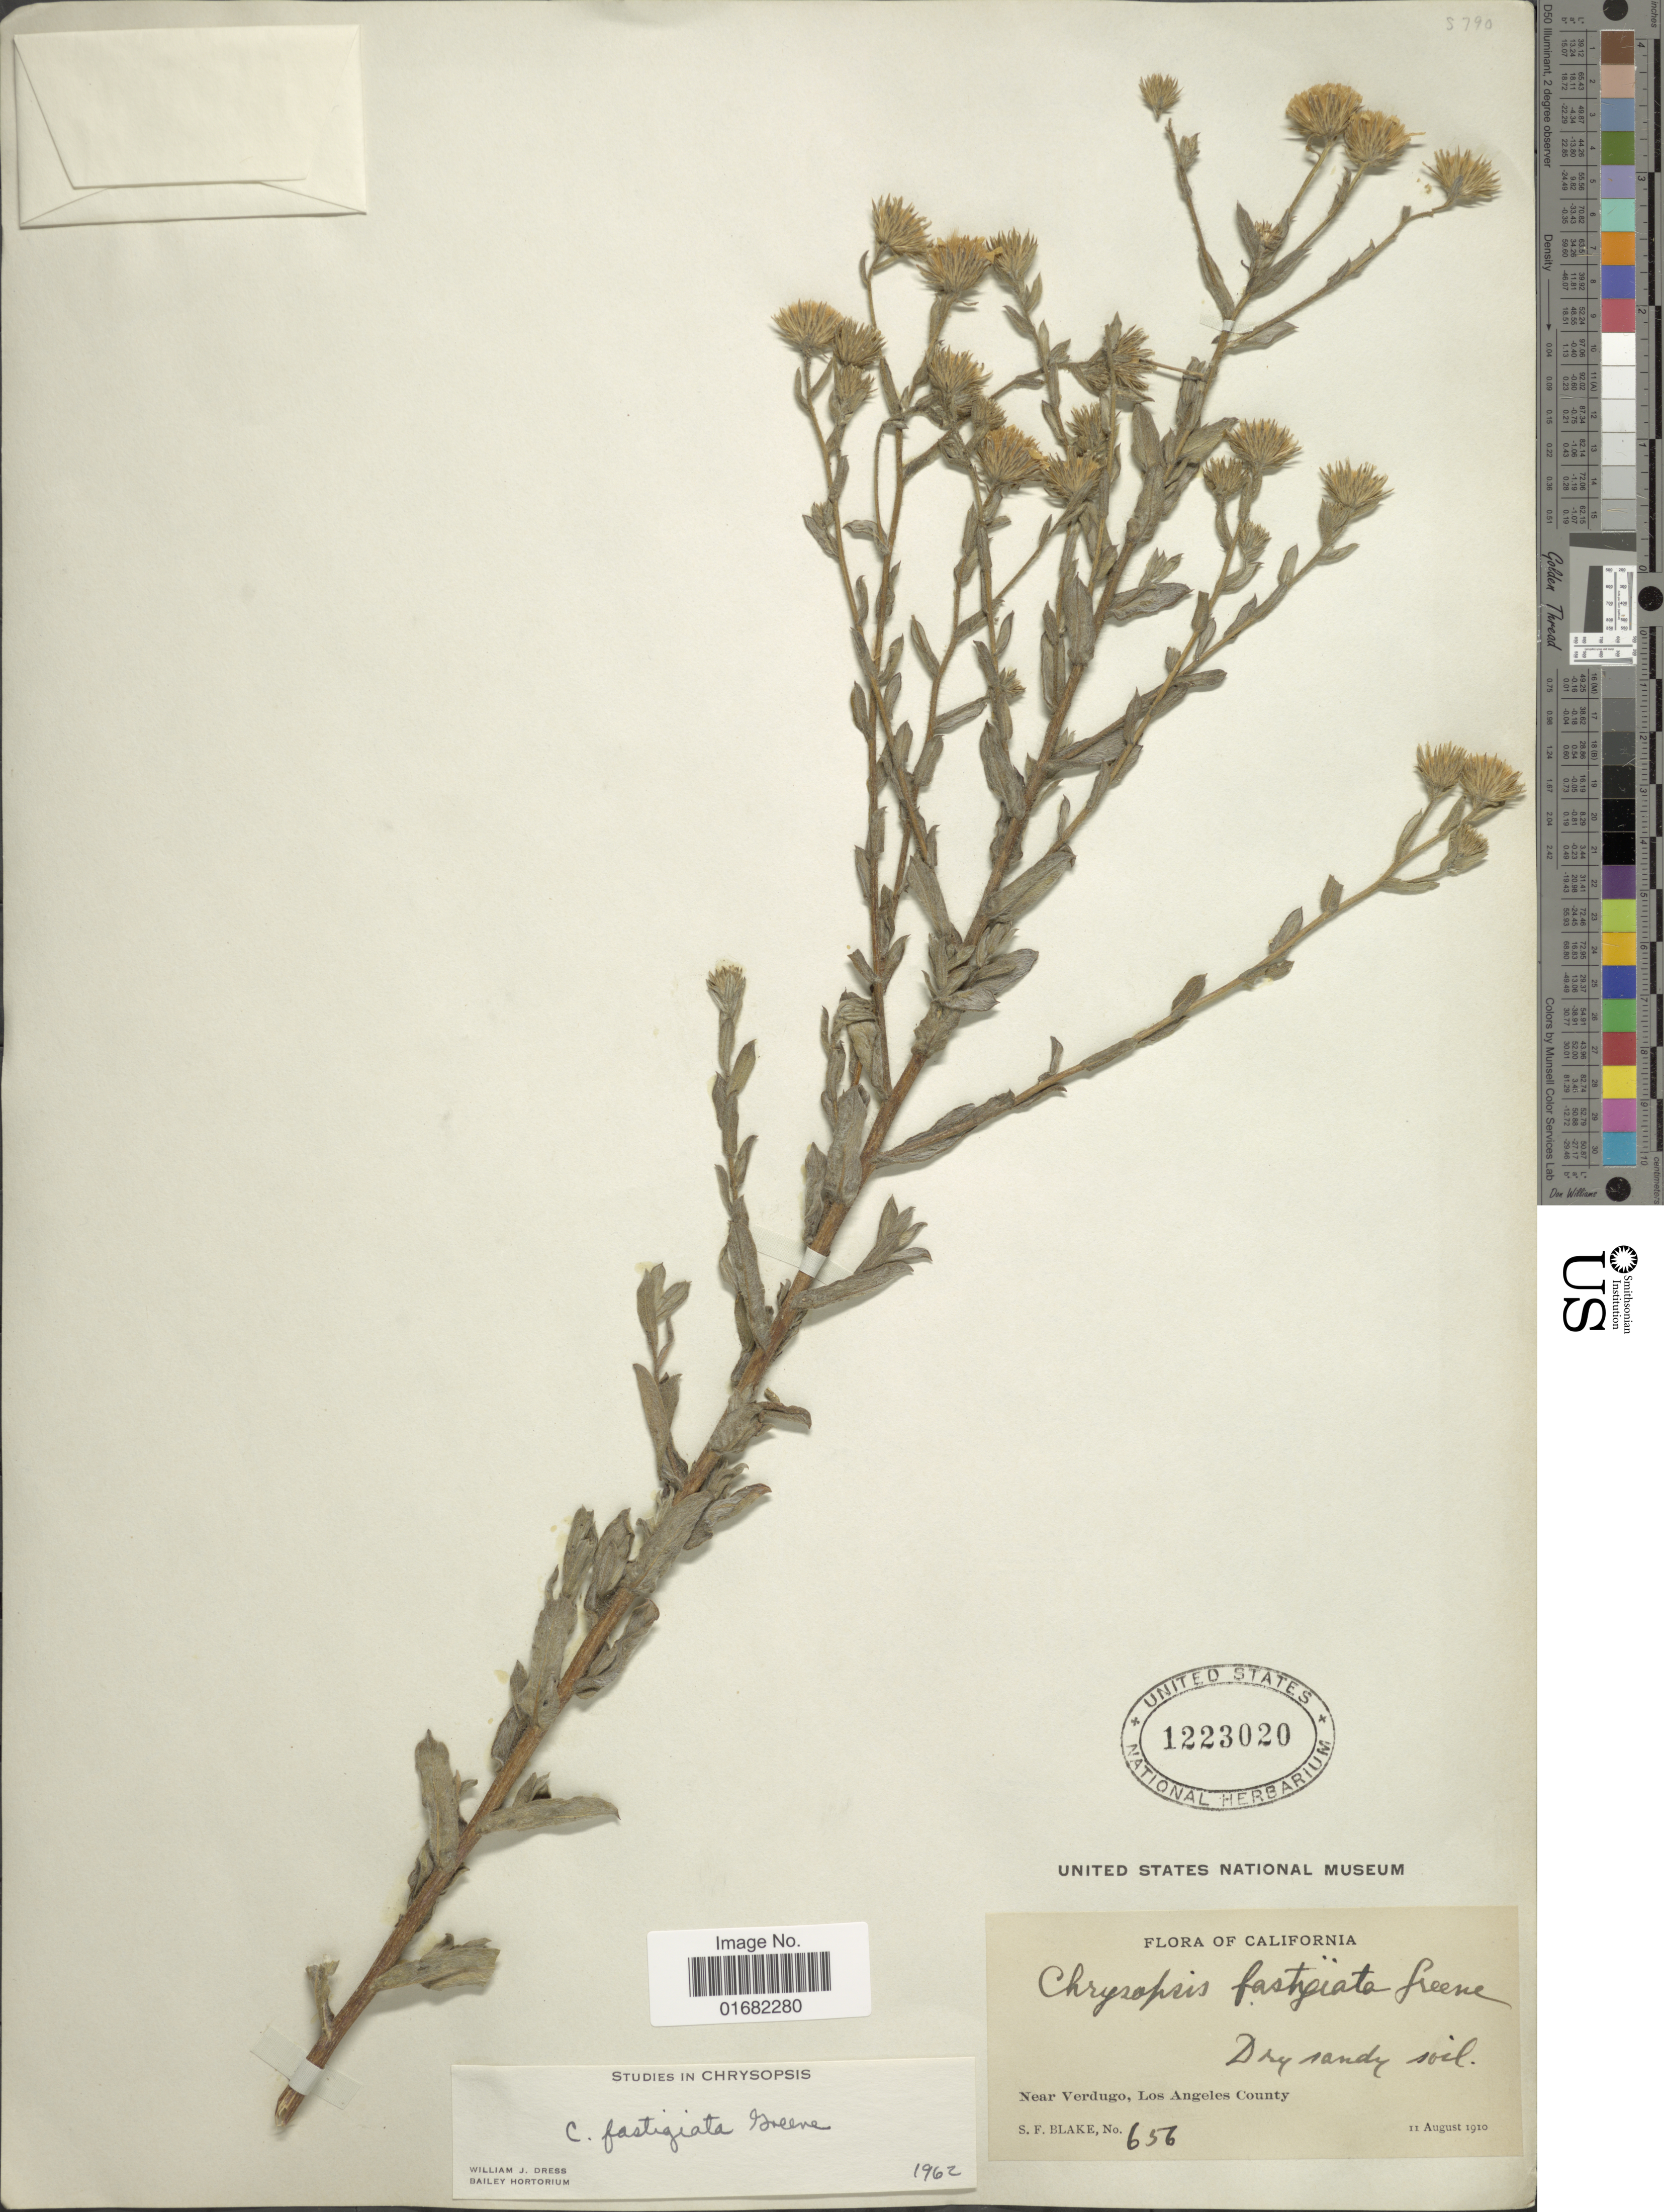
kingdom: Plantae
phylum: Tracheophyta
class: Magnoliopsida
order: Asterales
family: Asteraceae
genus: Heterotheca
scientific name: Heterotheca fastigiata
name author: (Greene) V.L. Harms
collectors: S. Blake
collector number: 656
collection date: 1910-08-11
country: United States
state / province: California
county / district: Los Angeles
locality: Near Verdugo, Los Angeles County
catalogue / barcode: US 1223020